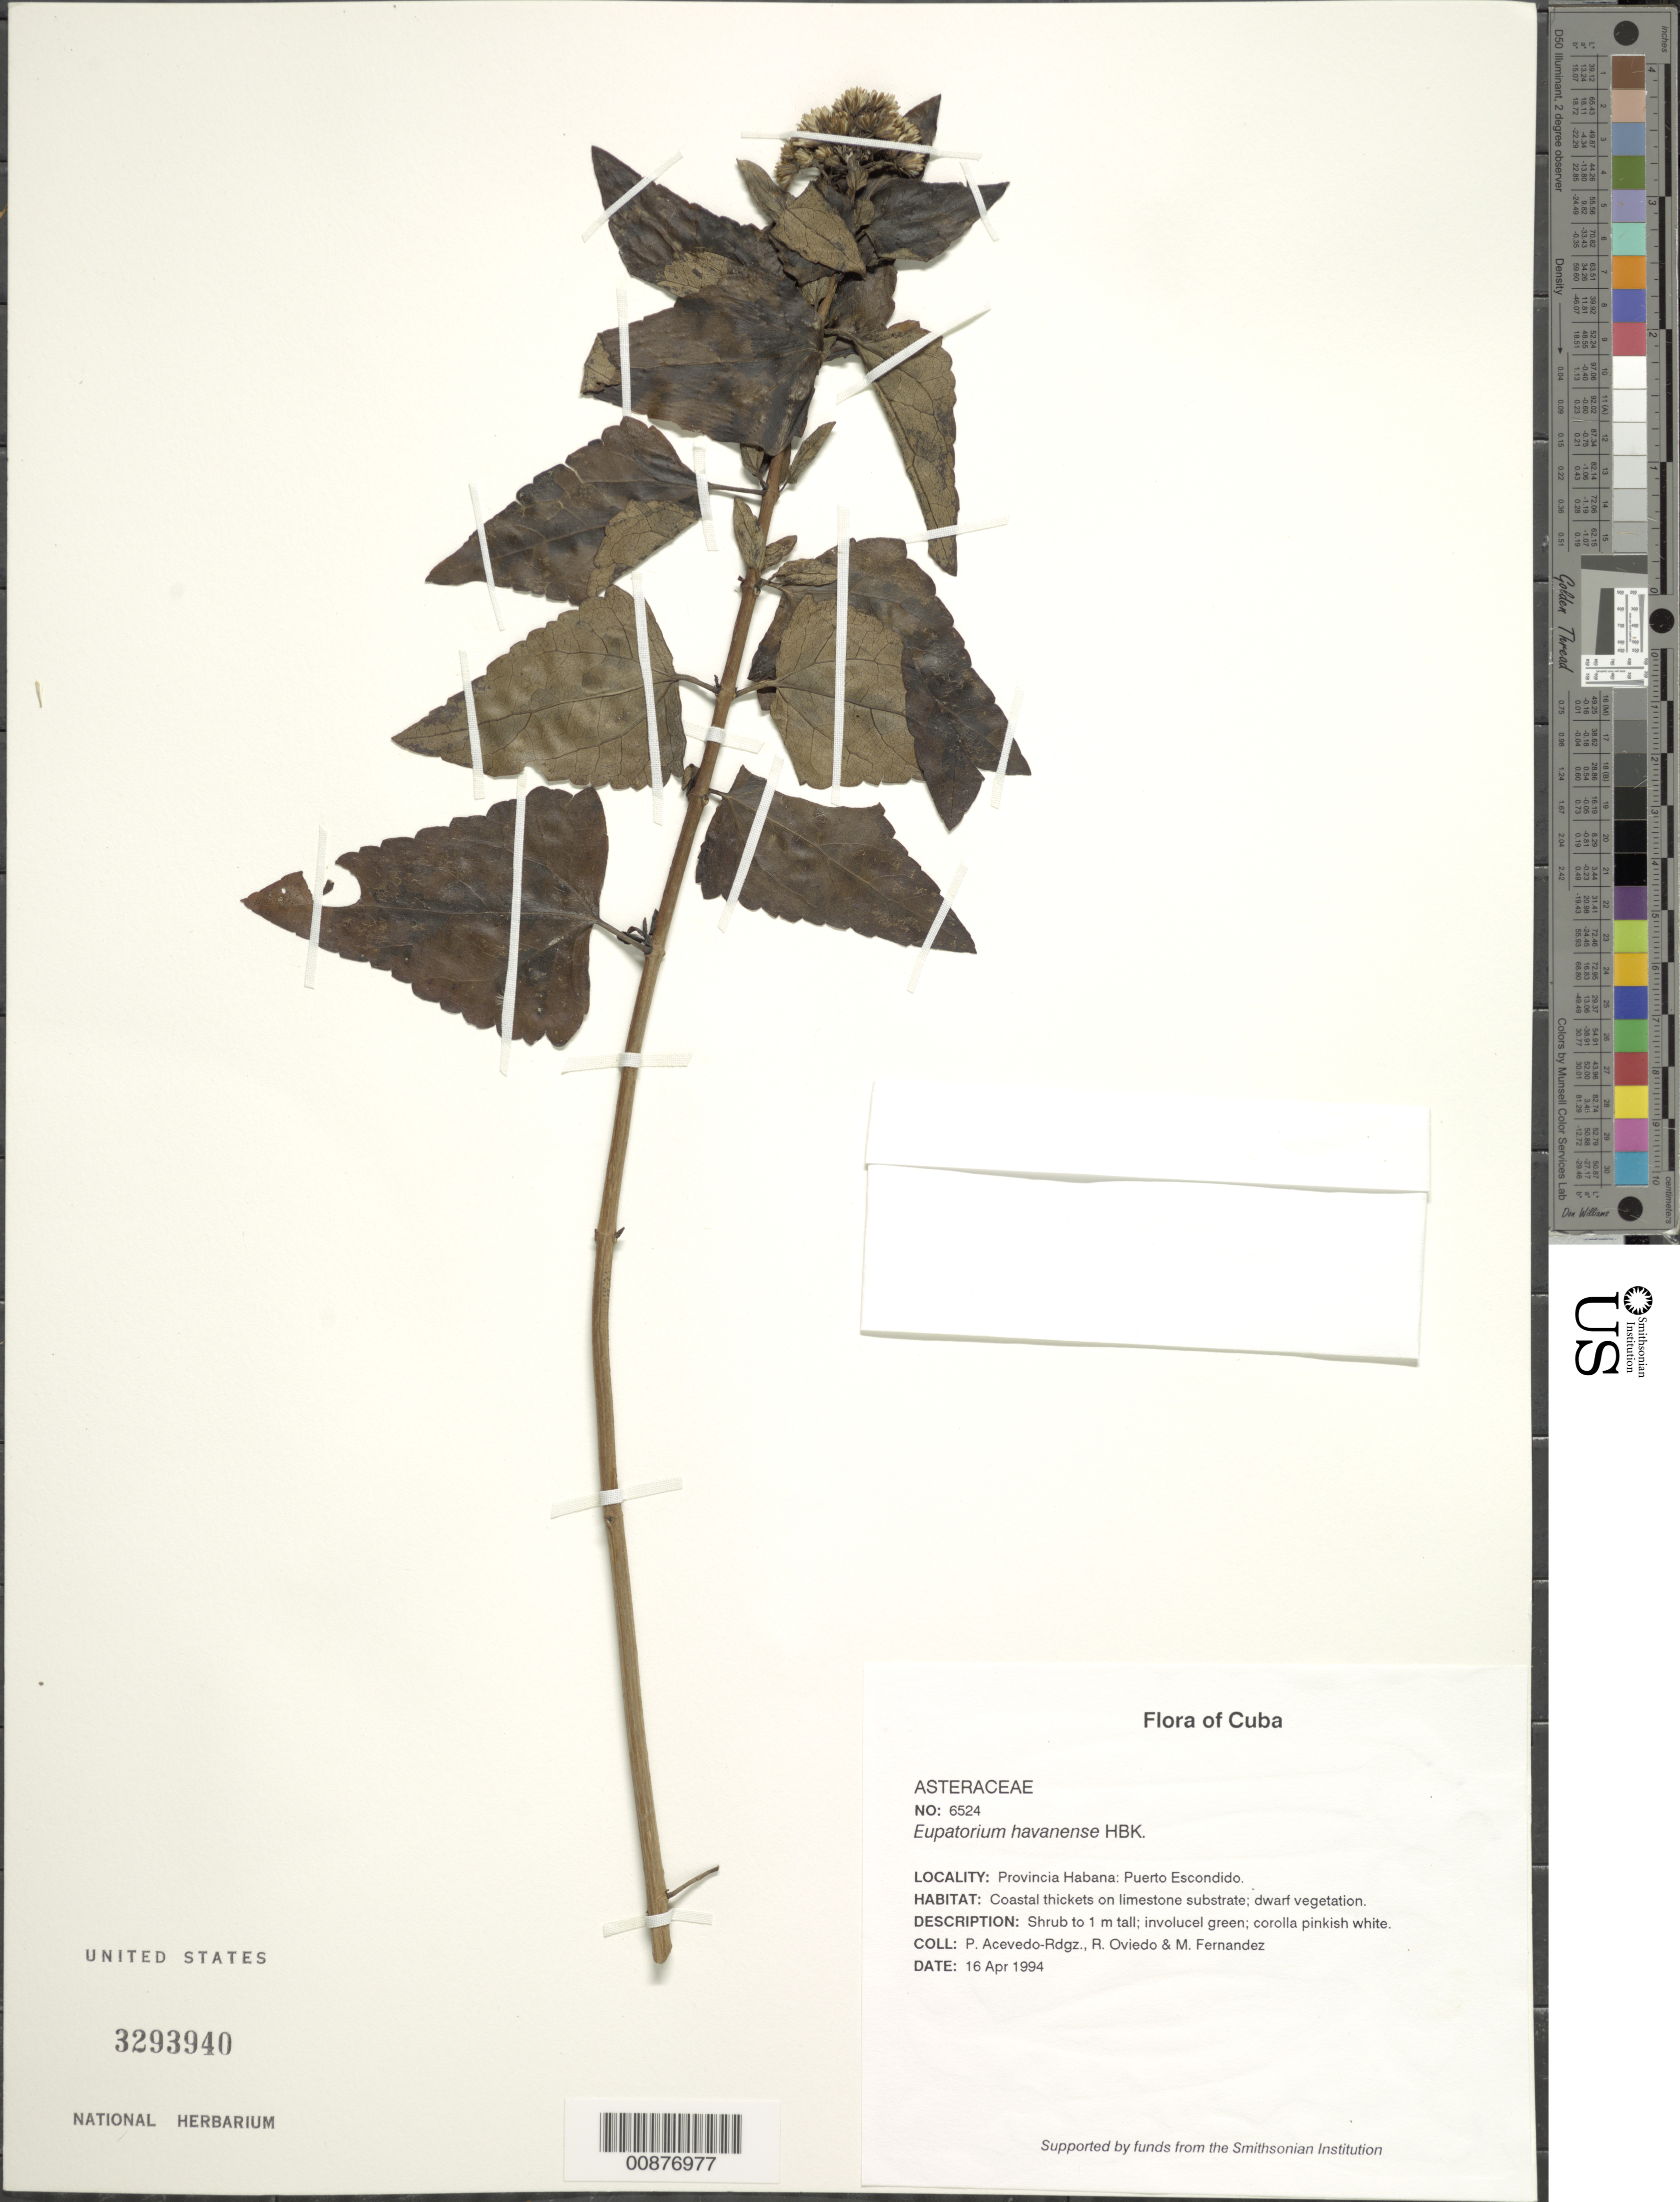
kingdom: Plantae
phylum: Tracheophyta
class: Magnoliopsida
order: Asterales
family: Asteraceae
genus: Ageratina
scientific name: Ageratina havanensis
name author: (Kunth) R.M. King & H. Rob.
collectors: P. Acevedo-Rodr., R. Oviedo & M. Fernández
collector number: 6524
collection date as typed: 16 Apr 1994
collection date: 1994-04-16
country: Cuba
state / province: Mayabeque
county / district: Municipio de Santa cruz del Norte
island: Cuba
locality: Puerto Escondido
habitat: Coastal thickets on limestone substrate; dwarf vegetation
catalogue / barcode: US 3293940